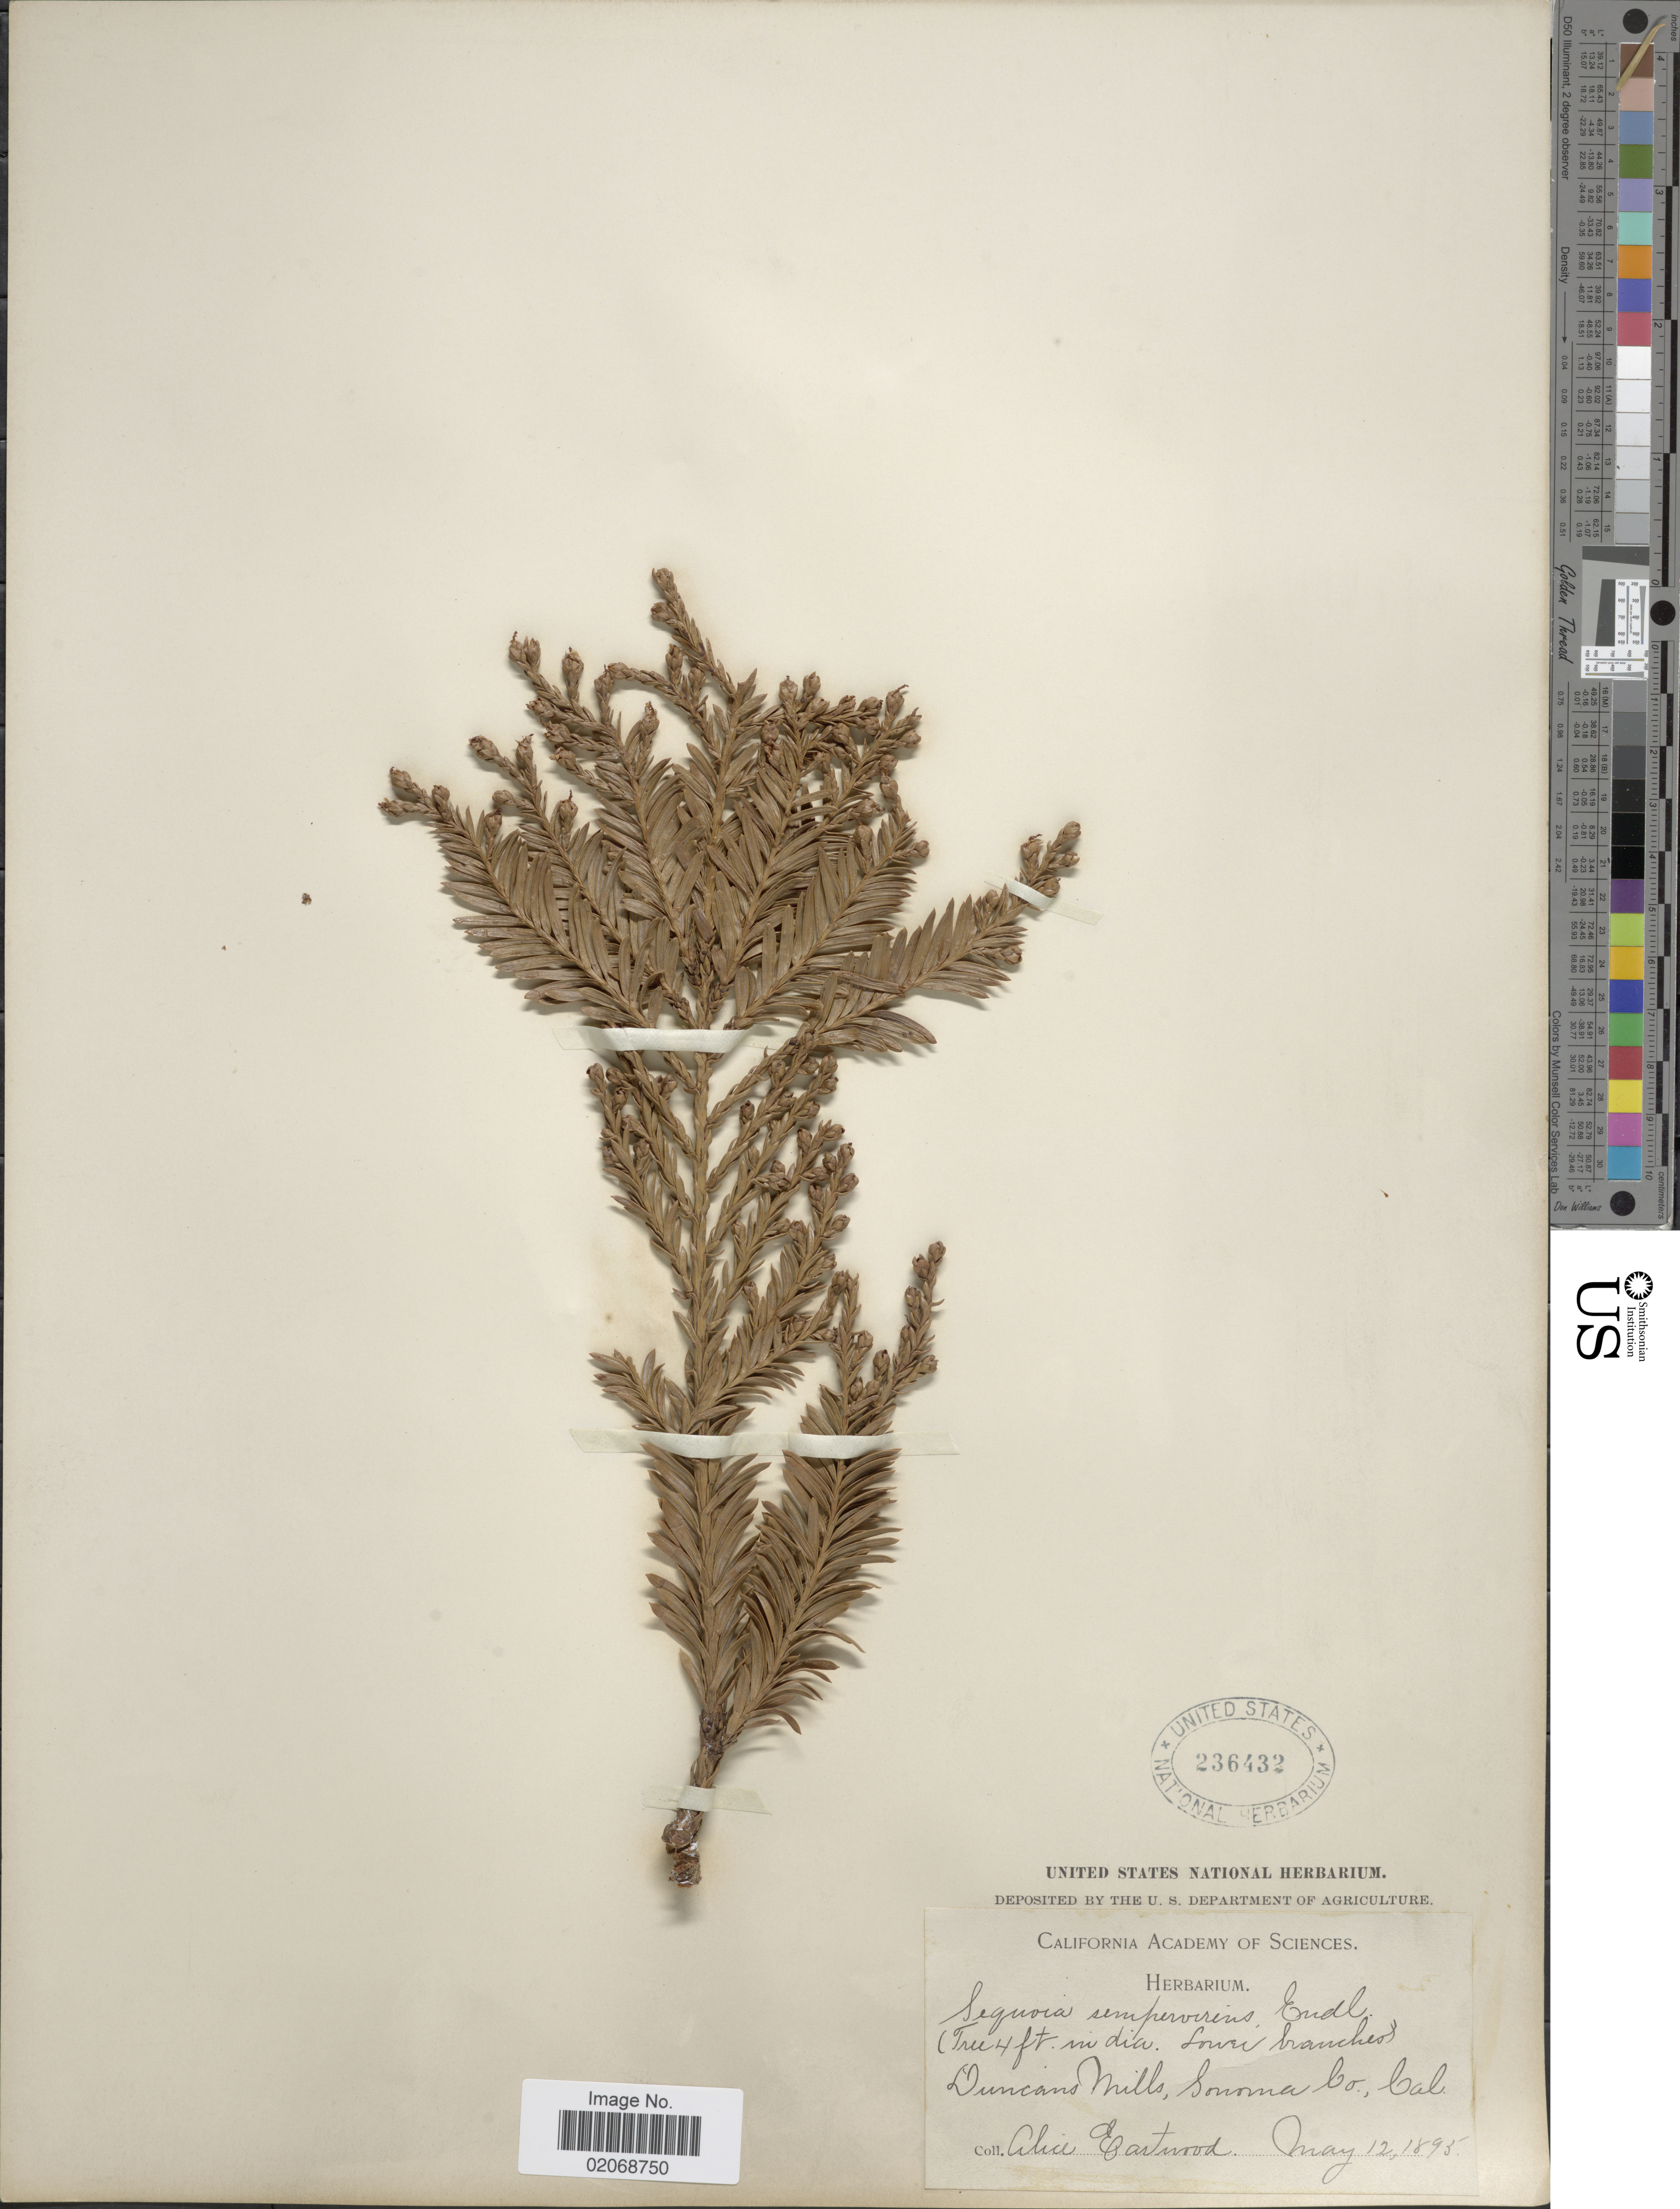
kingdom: Plantae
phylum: Tracheophyta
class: Pinopsida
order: Pinales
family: Cupressaceae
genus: Sequoia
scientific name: Sequoia sempervirens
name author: (D. Don) Endl.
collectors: A. Eastwood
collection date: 1895-05-12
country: United States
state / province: California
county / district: Sonoma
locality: Duncans Mills, Sonoam Co.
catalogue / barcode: US 236432